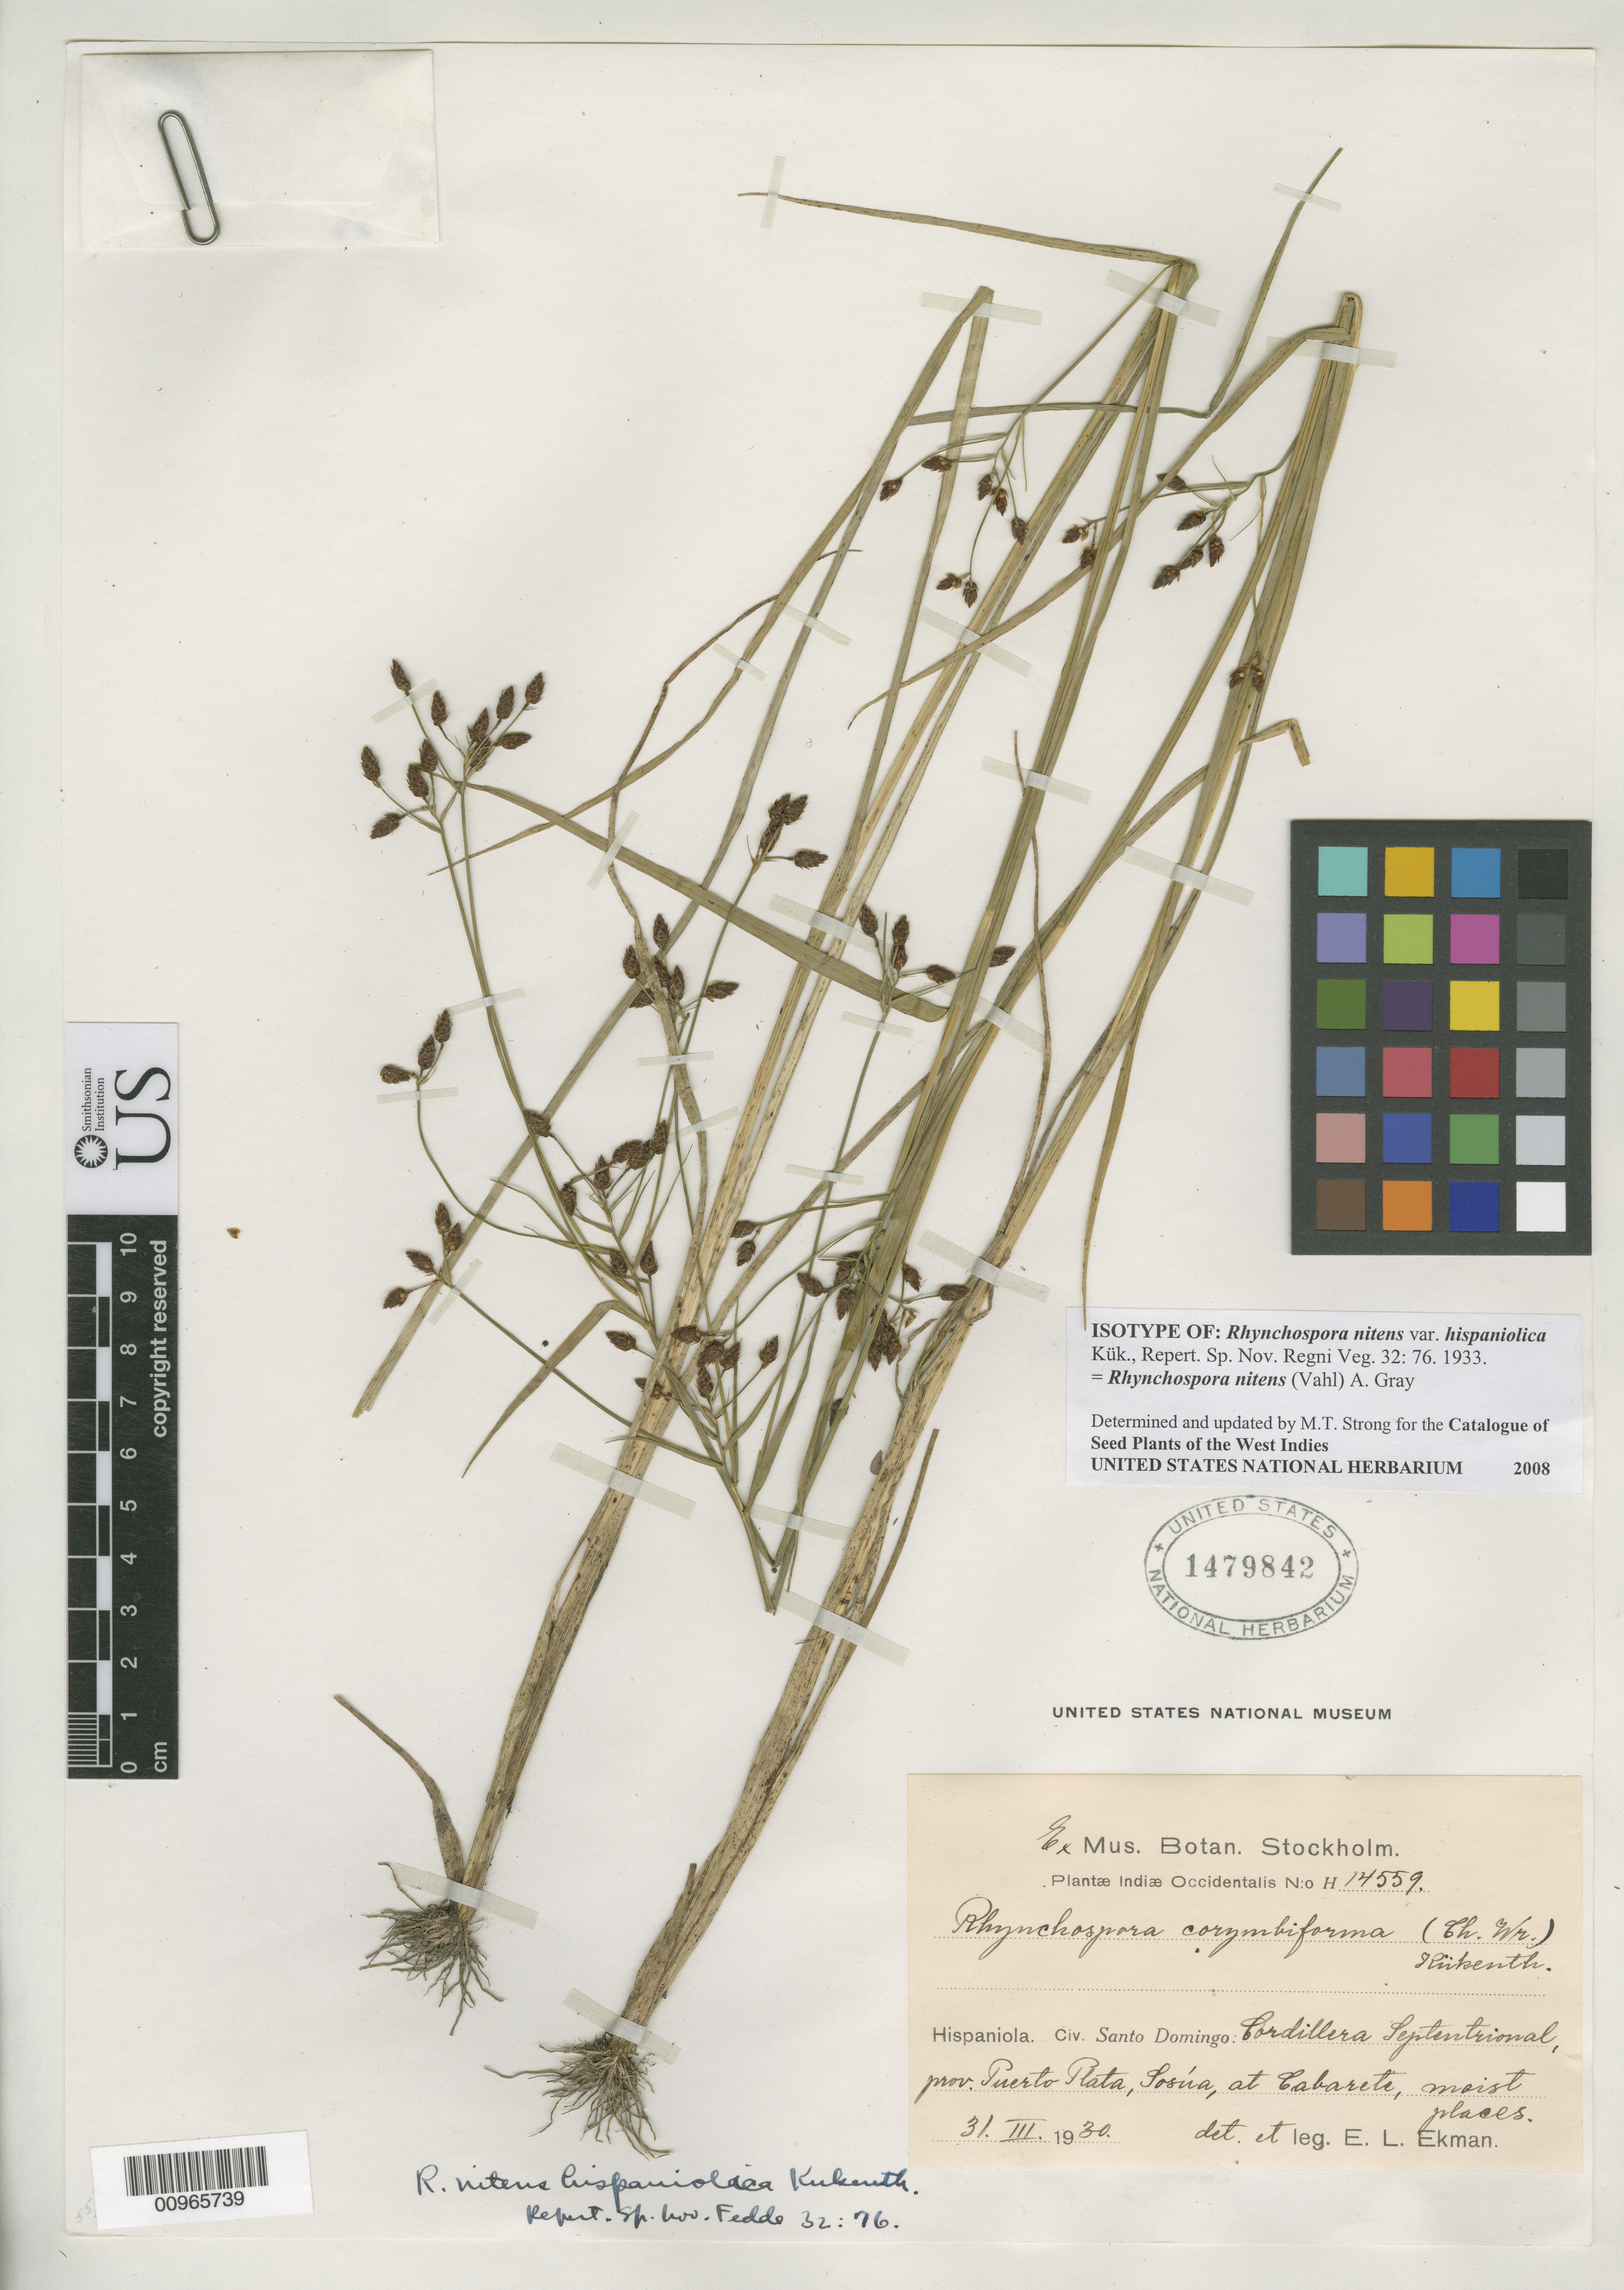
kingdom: Plantae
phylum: Tracheophyta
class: Liliopsida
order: Poales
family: Cyperaceae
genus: Rhynchospora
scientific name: Rhynchospora nitens var. hispaniolica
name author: Kük.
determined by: Strong, M. T., (US), Smithsonian Institution - National Museum of Natural History (UNITED STATES)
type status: Isotype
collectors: E. L. Ekman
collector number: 14559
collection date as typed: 31 Mar 1930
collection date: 1930-03-31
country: Dominican Republic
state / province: Puerto Plata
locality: Hispaniola. Civ. Santo Domingo: Cordillera Septentrional, prov. Puerto Plata, Sosúa, at Cabarete, moist places.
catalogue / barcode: US 1479842